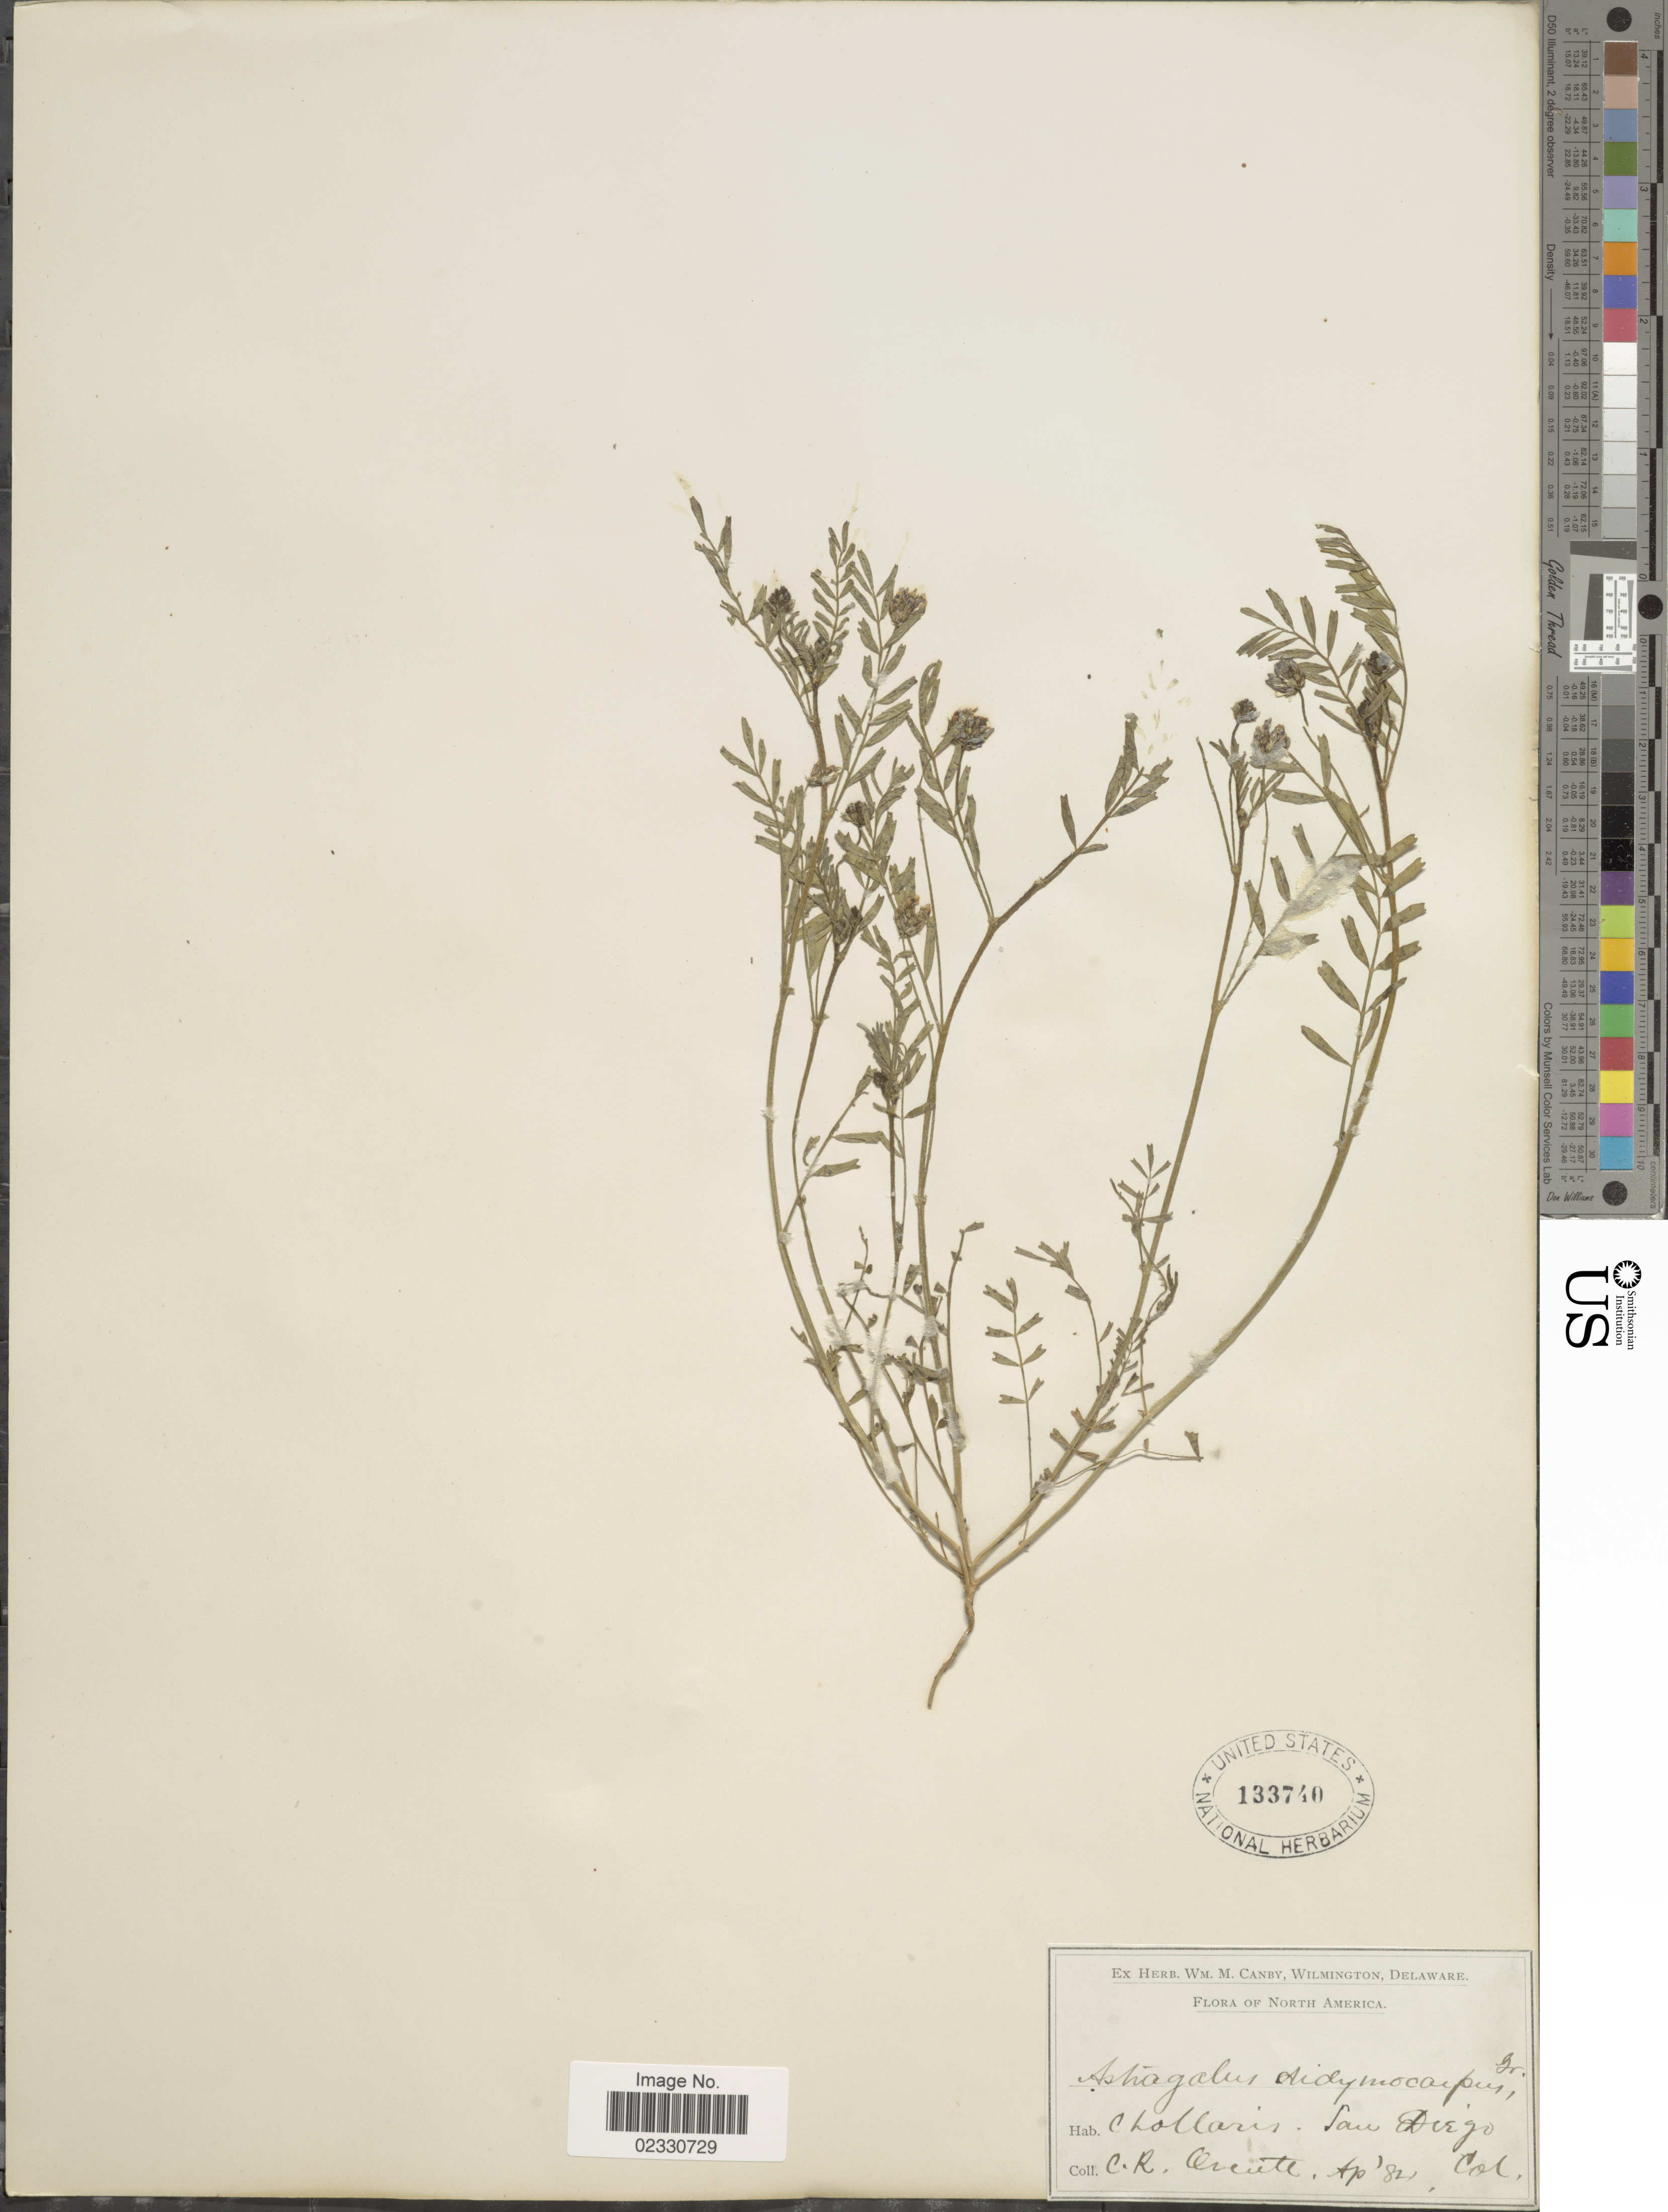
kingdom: Plantae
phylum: Tracheophyta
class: Magnoliopsida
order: Fabales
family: Fabaceae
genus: Astragalus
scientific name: Astragalus didymocarpus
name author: Hook. & Arn.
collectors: C. R. Orcutt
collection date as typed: Transcribed d/m/y: /4/82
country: United States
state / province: California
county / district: San Diego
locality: Chollaris, San Diego.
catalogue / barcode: US 133740